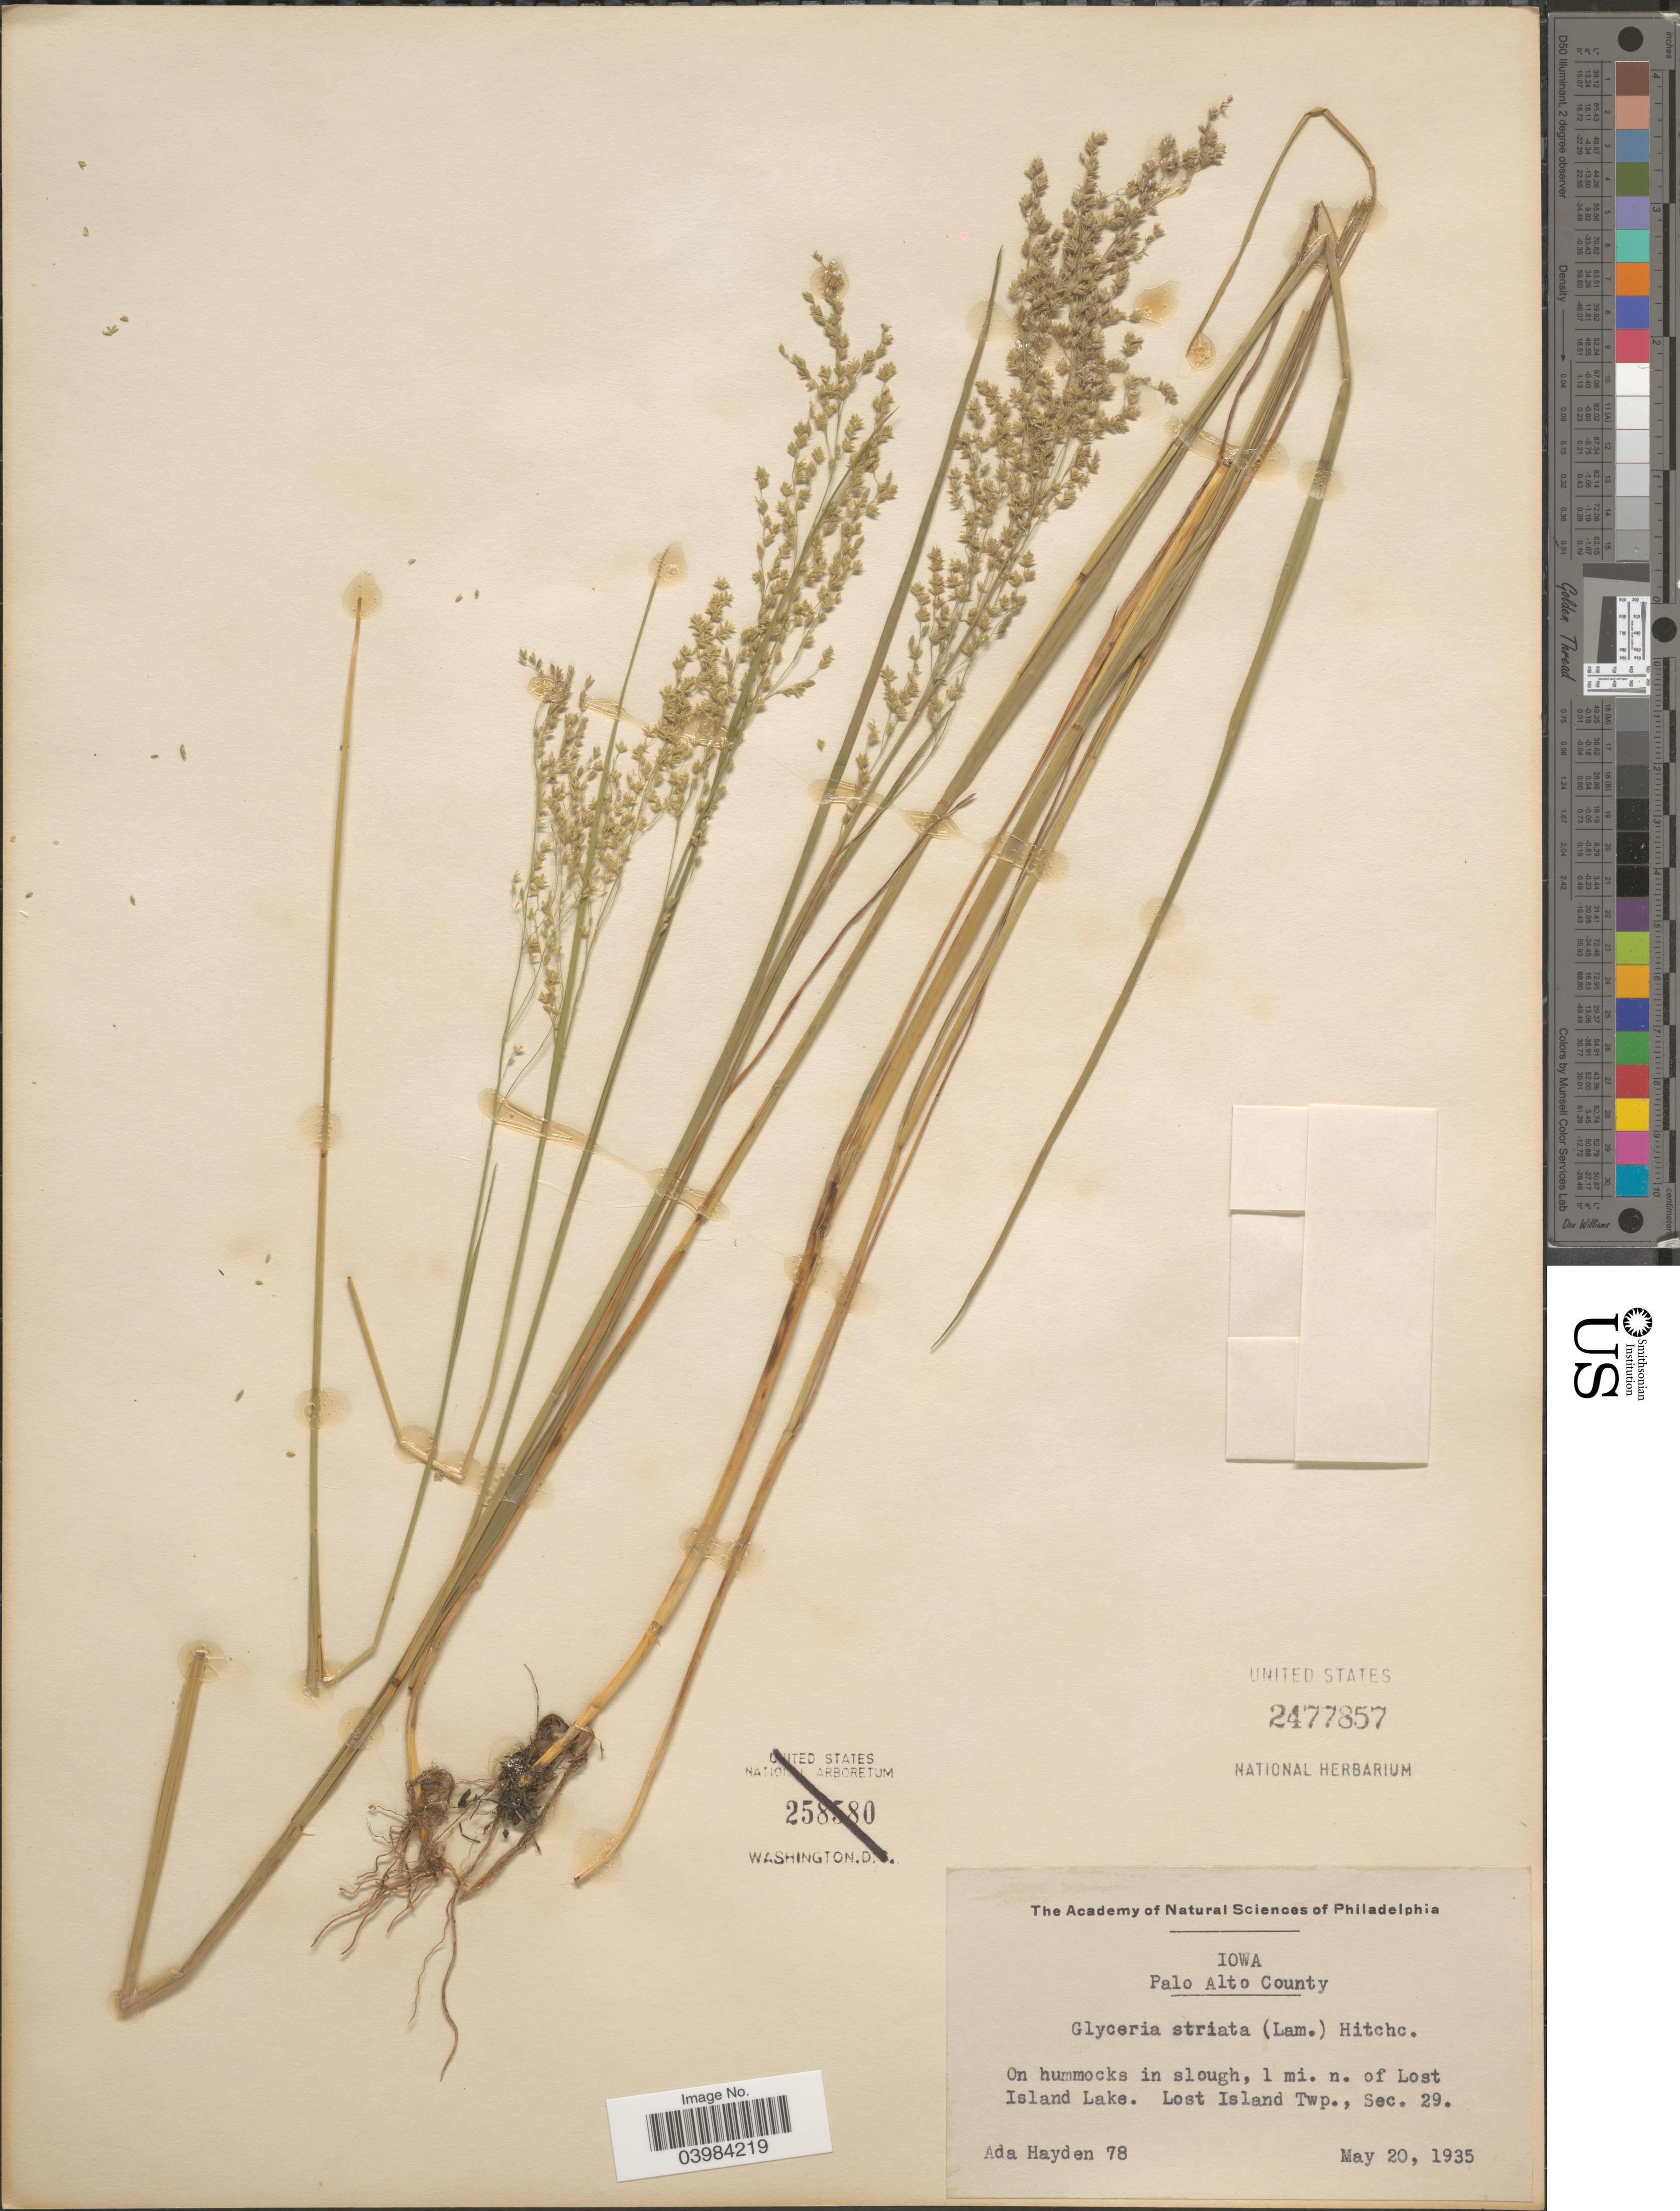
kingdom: Plantae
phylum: Tracheophyta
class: Liliopsida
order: Poales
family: Poaceae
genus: Glyceria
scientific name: Glyceria striata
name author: (Lam.) Hitchc.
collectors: Ada Hayden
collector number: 78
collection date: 1935-05-20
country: United States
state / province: Iowa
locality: Palo Alto County. On hummocks in slough, 1 mi. n. of Lost Island Lake. Lost Island Twp., Sec. 29.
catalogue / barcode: US 2477857